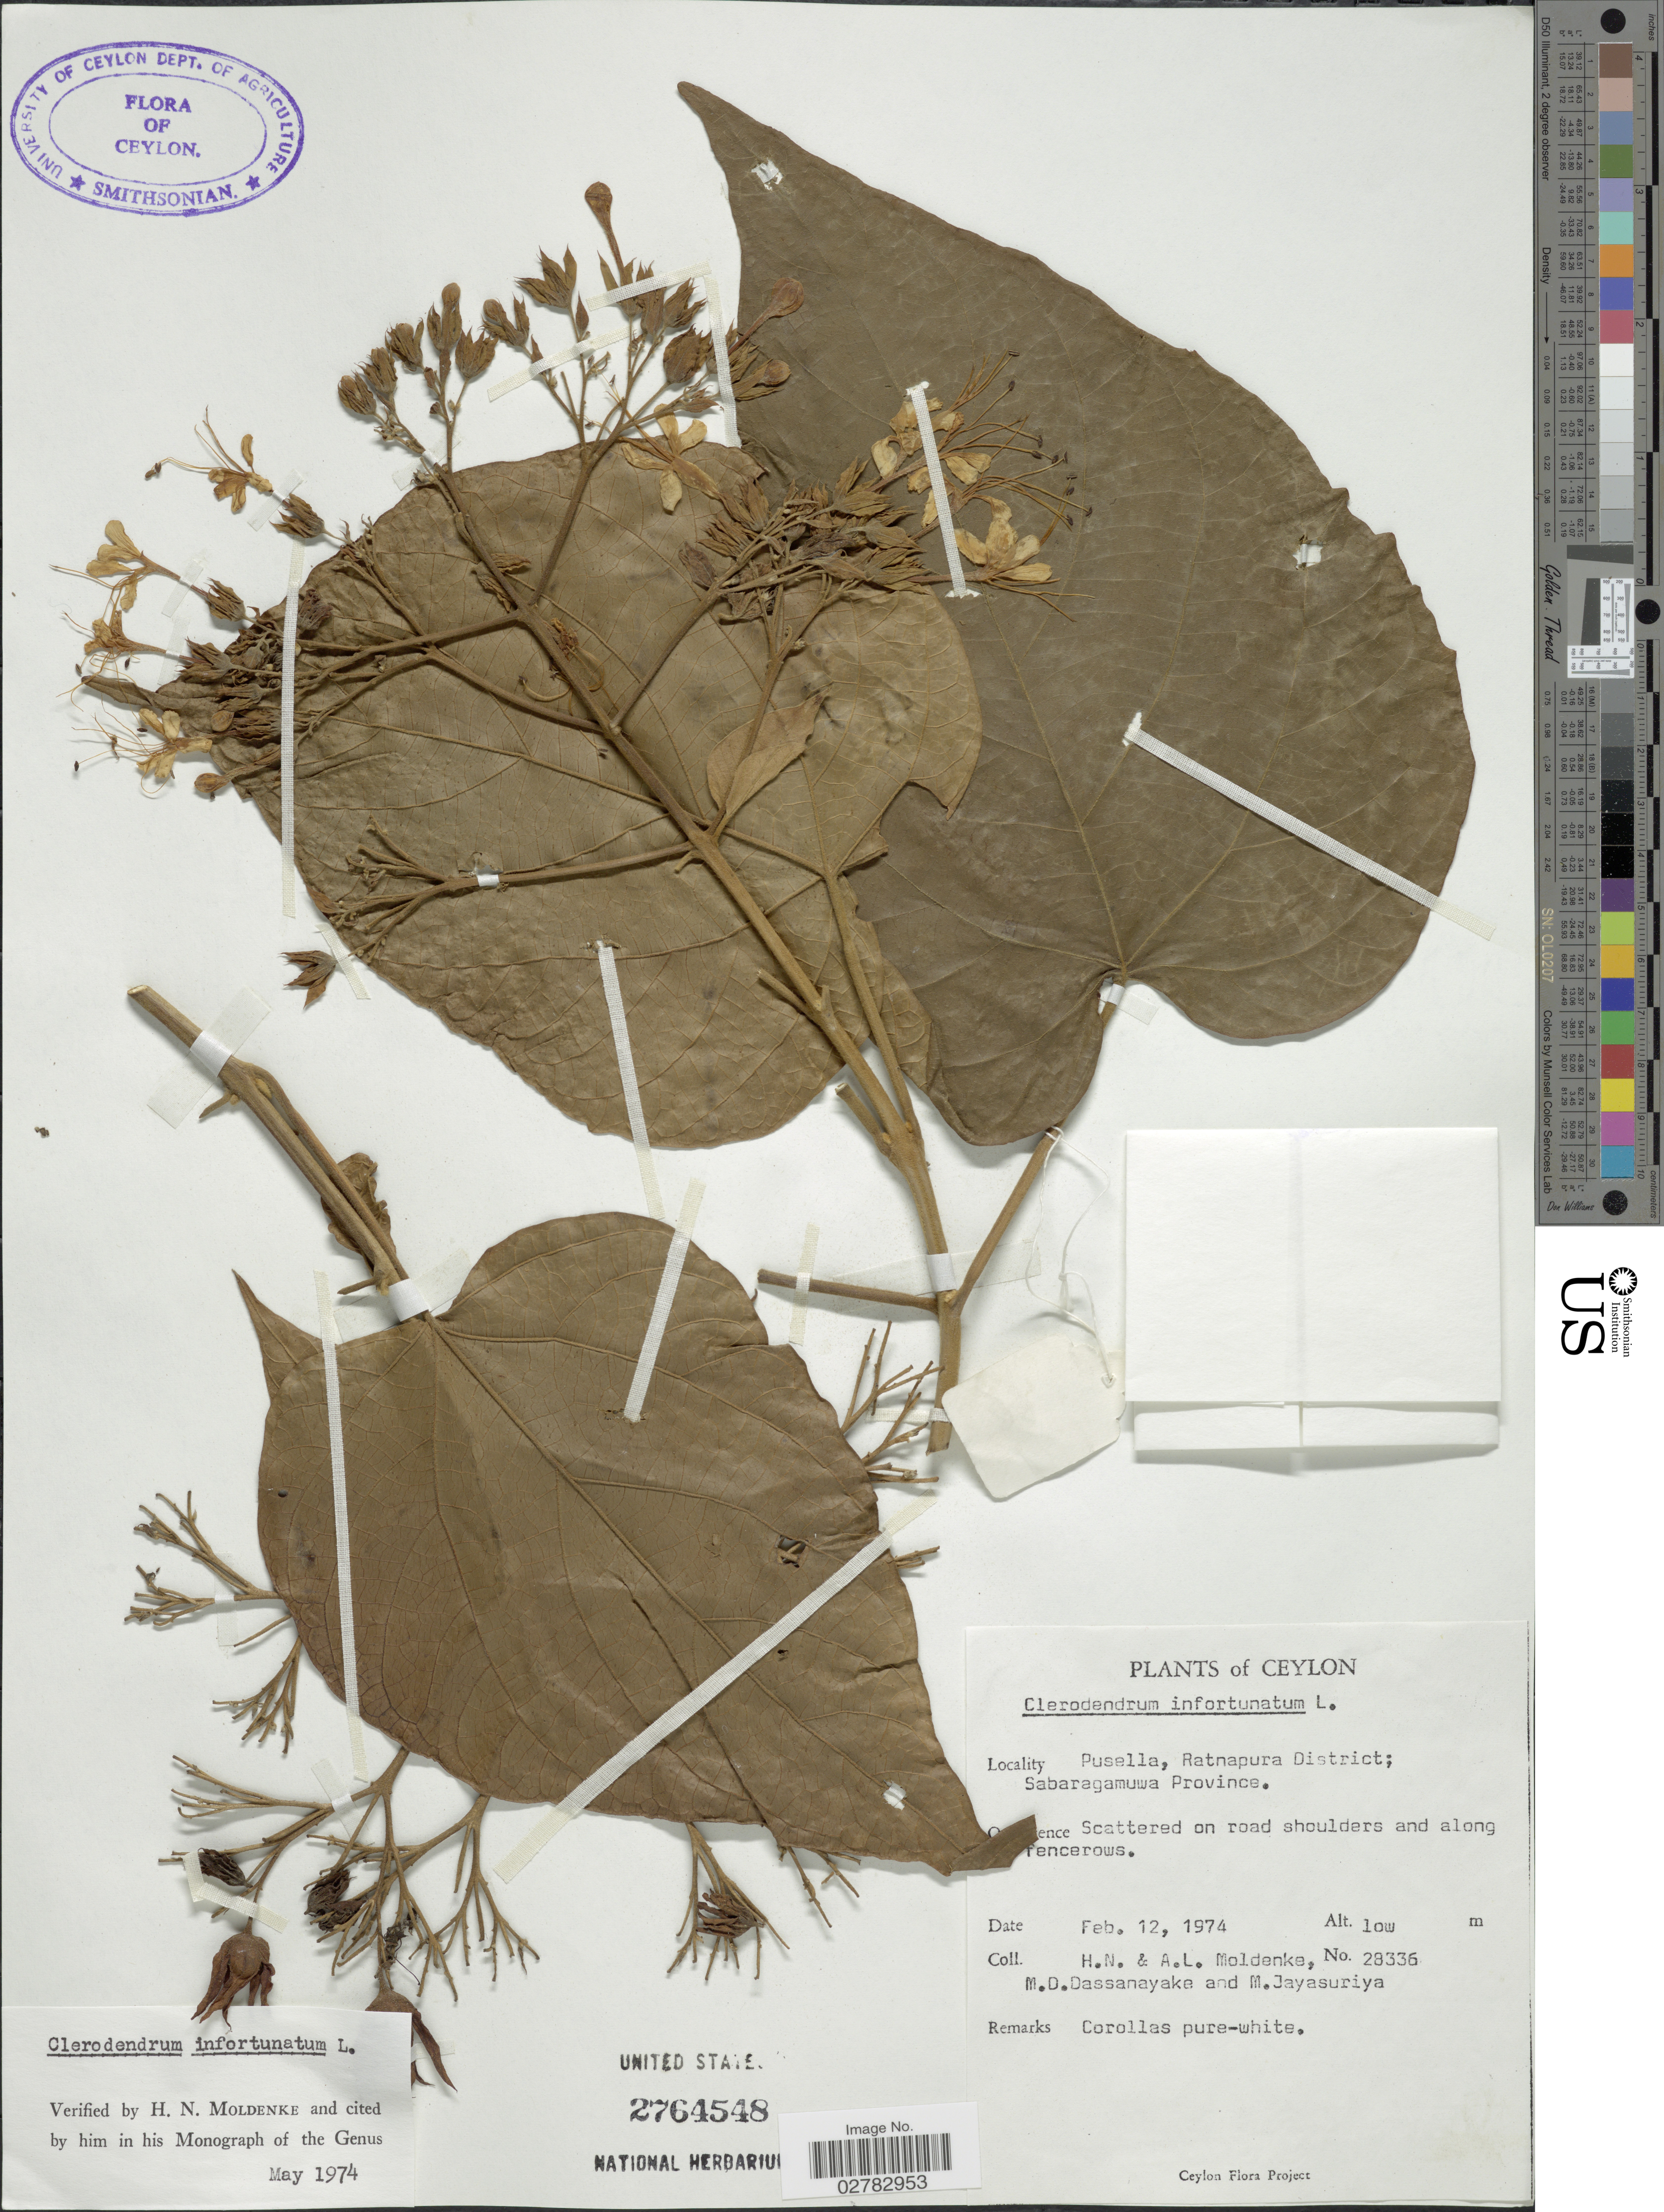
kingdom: Plantae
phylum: Tracheophyta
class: Magnoliopsida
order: Lamiales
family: Lamiaceae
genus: Clerodendrum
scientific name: Clerodendrum infortunatum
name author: L.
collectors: H. N. Moldenke, A. L. Moldenke, M. D. Dassanayake & M. Jayasuriya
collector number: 28336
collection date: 1974-02-12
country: Sri Lanka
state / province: Sabaragamuwa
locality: Ceylon. Pusella, Ratnapura District.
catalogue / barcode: US 2764548